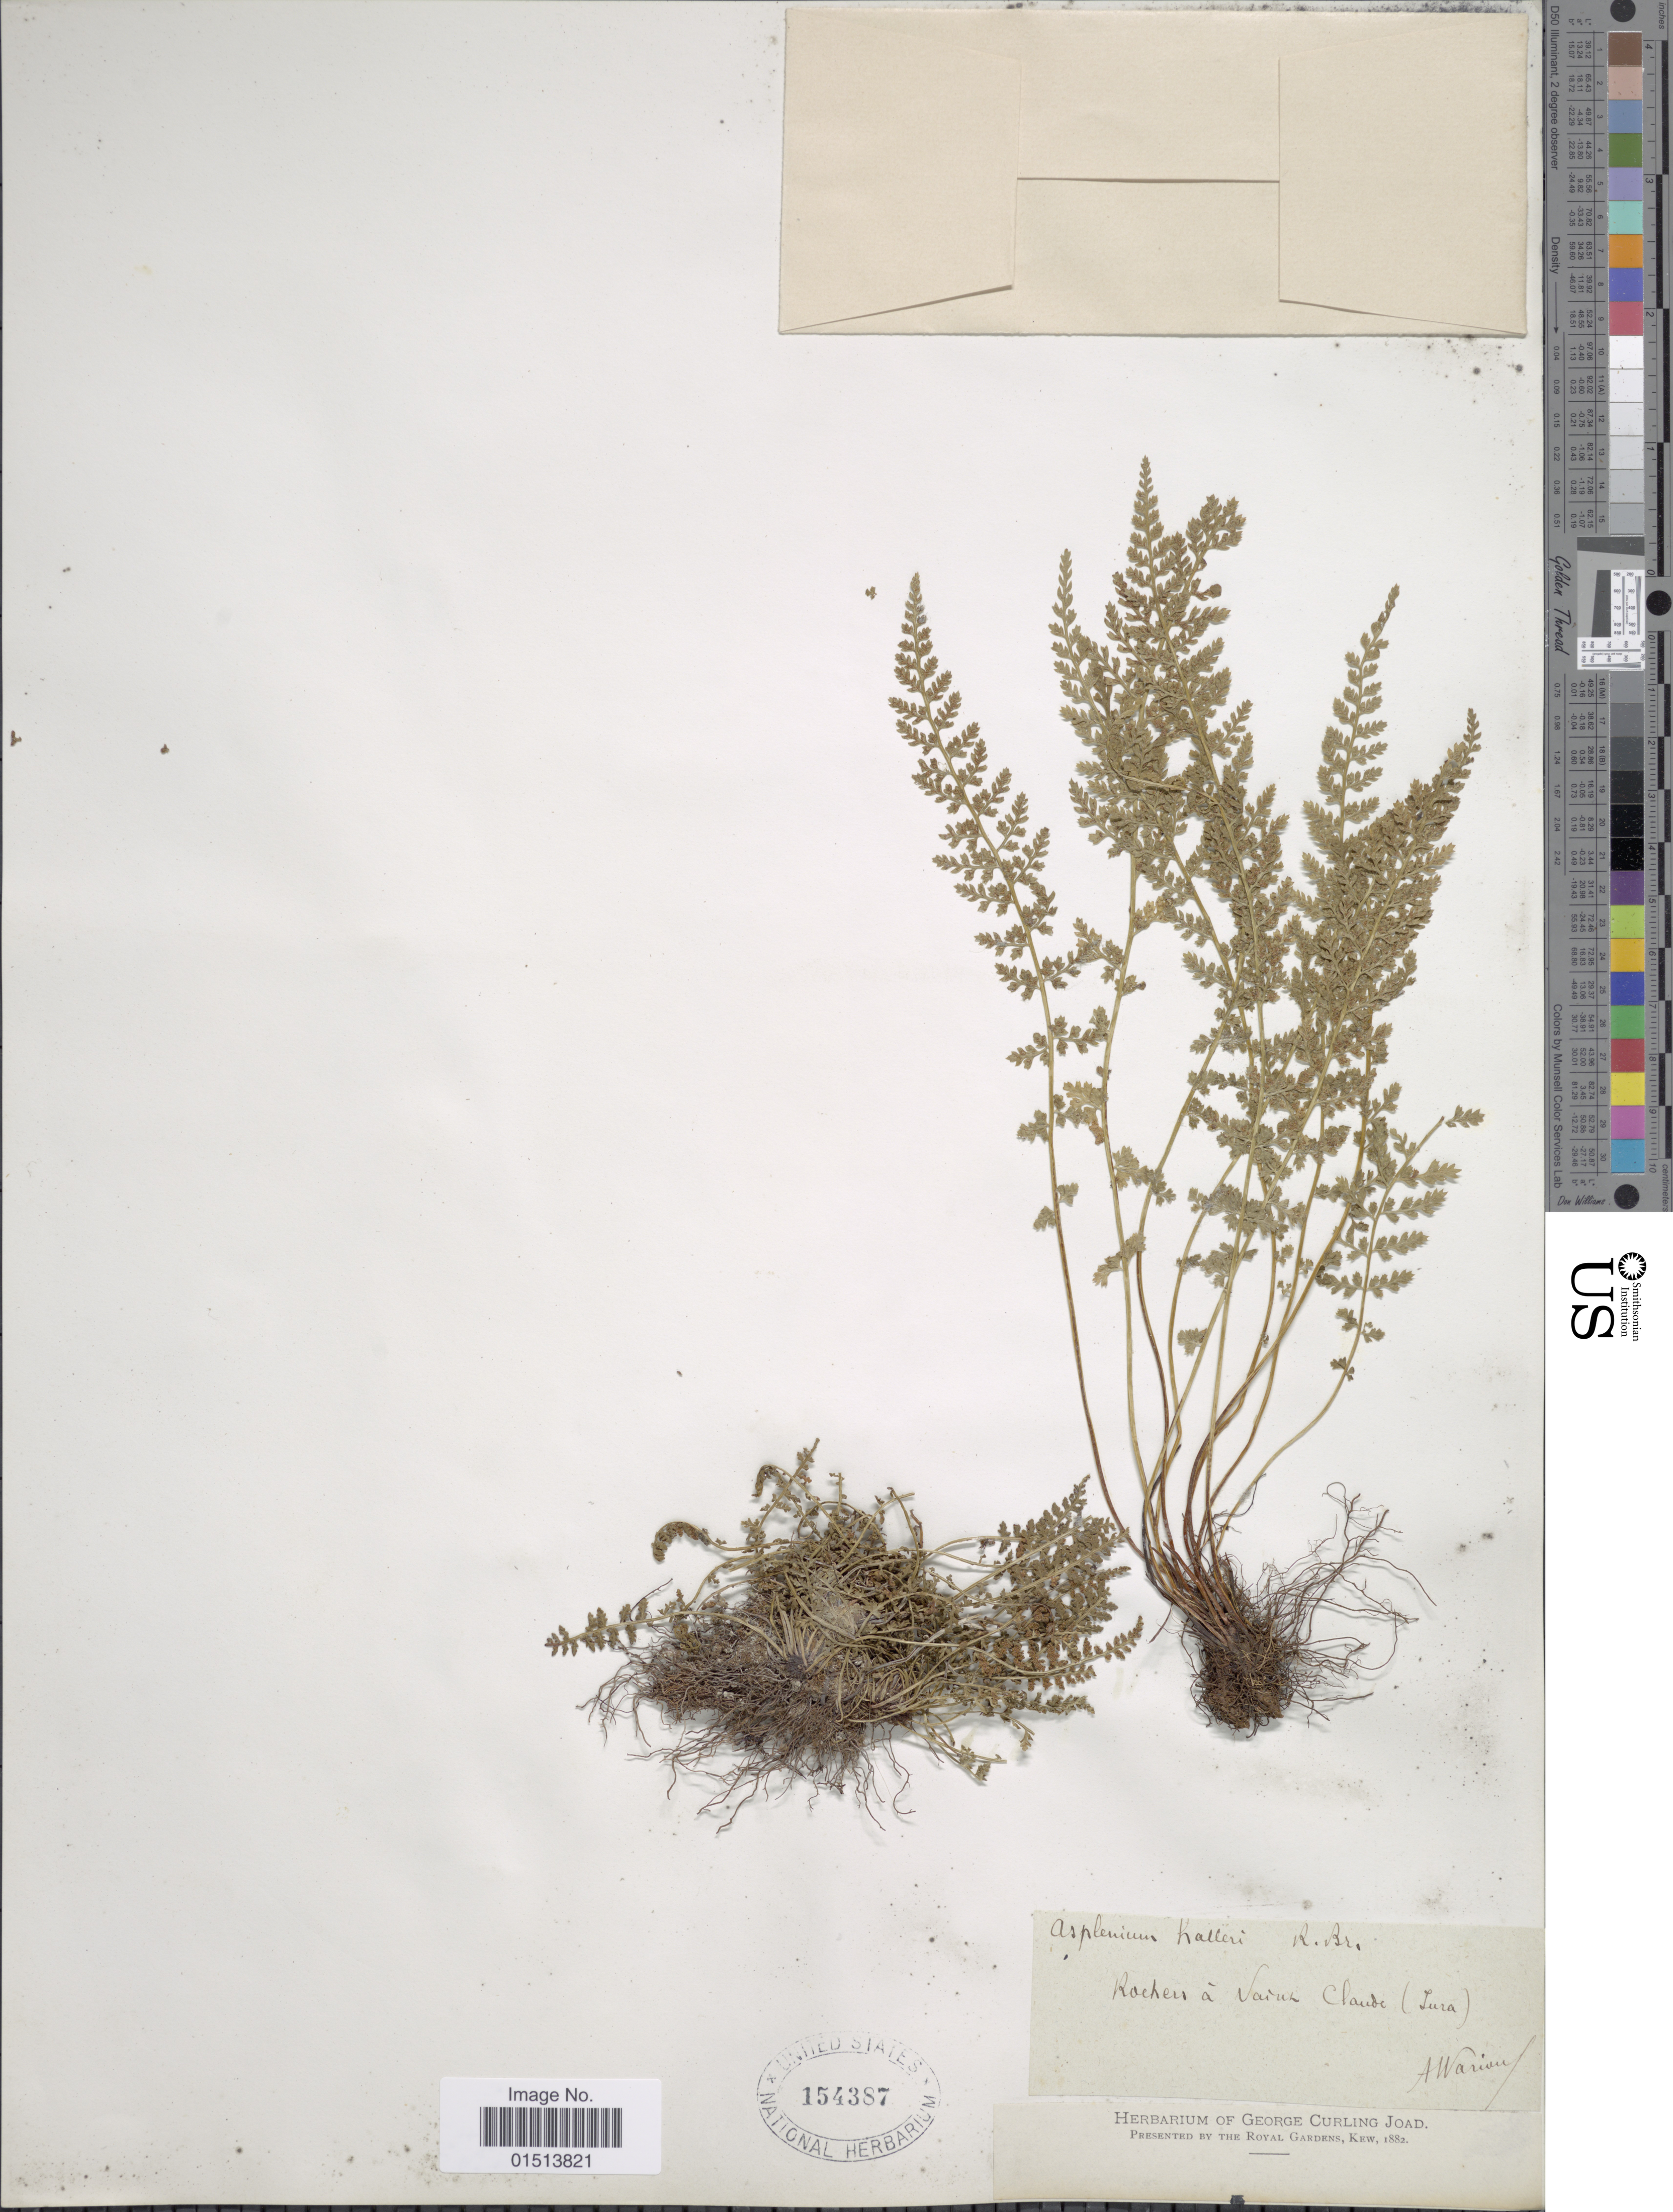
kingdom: Plantae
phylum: Tracheophyta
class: Polypodiopsida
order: Polypodiales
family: Aspleniaceae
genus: Asplenium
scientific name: Asplenium fontanum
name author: (L.) Bernh.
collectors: A. Warion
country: France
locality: Rochers a Saint Claude (Jura)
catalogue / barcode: US 154387